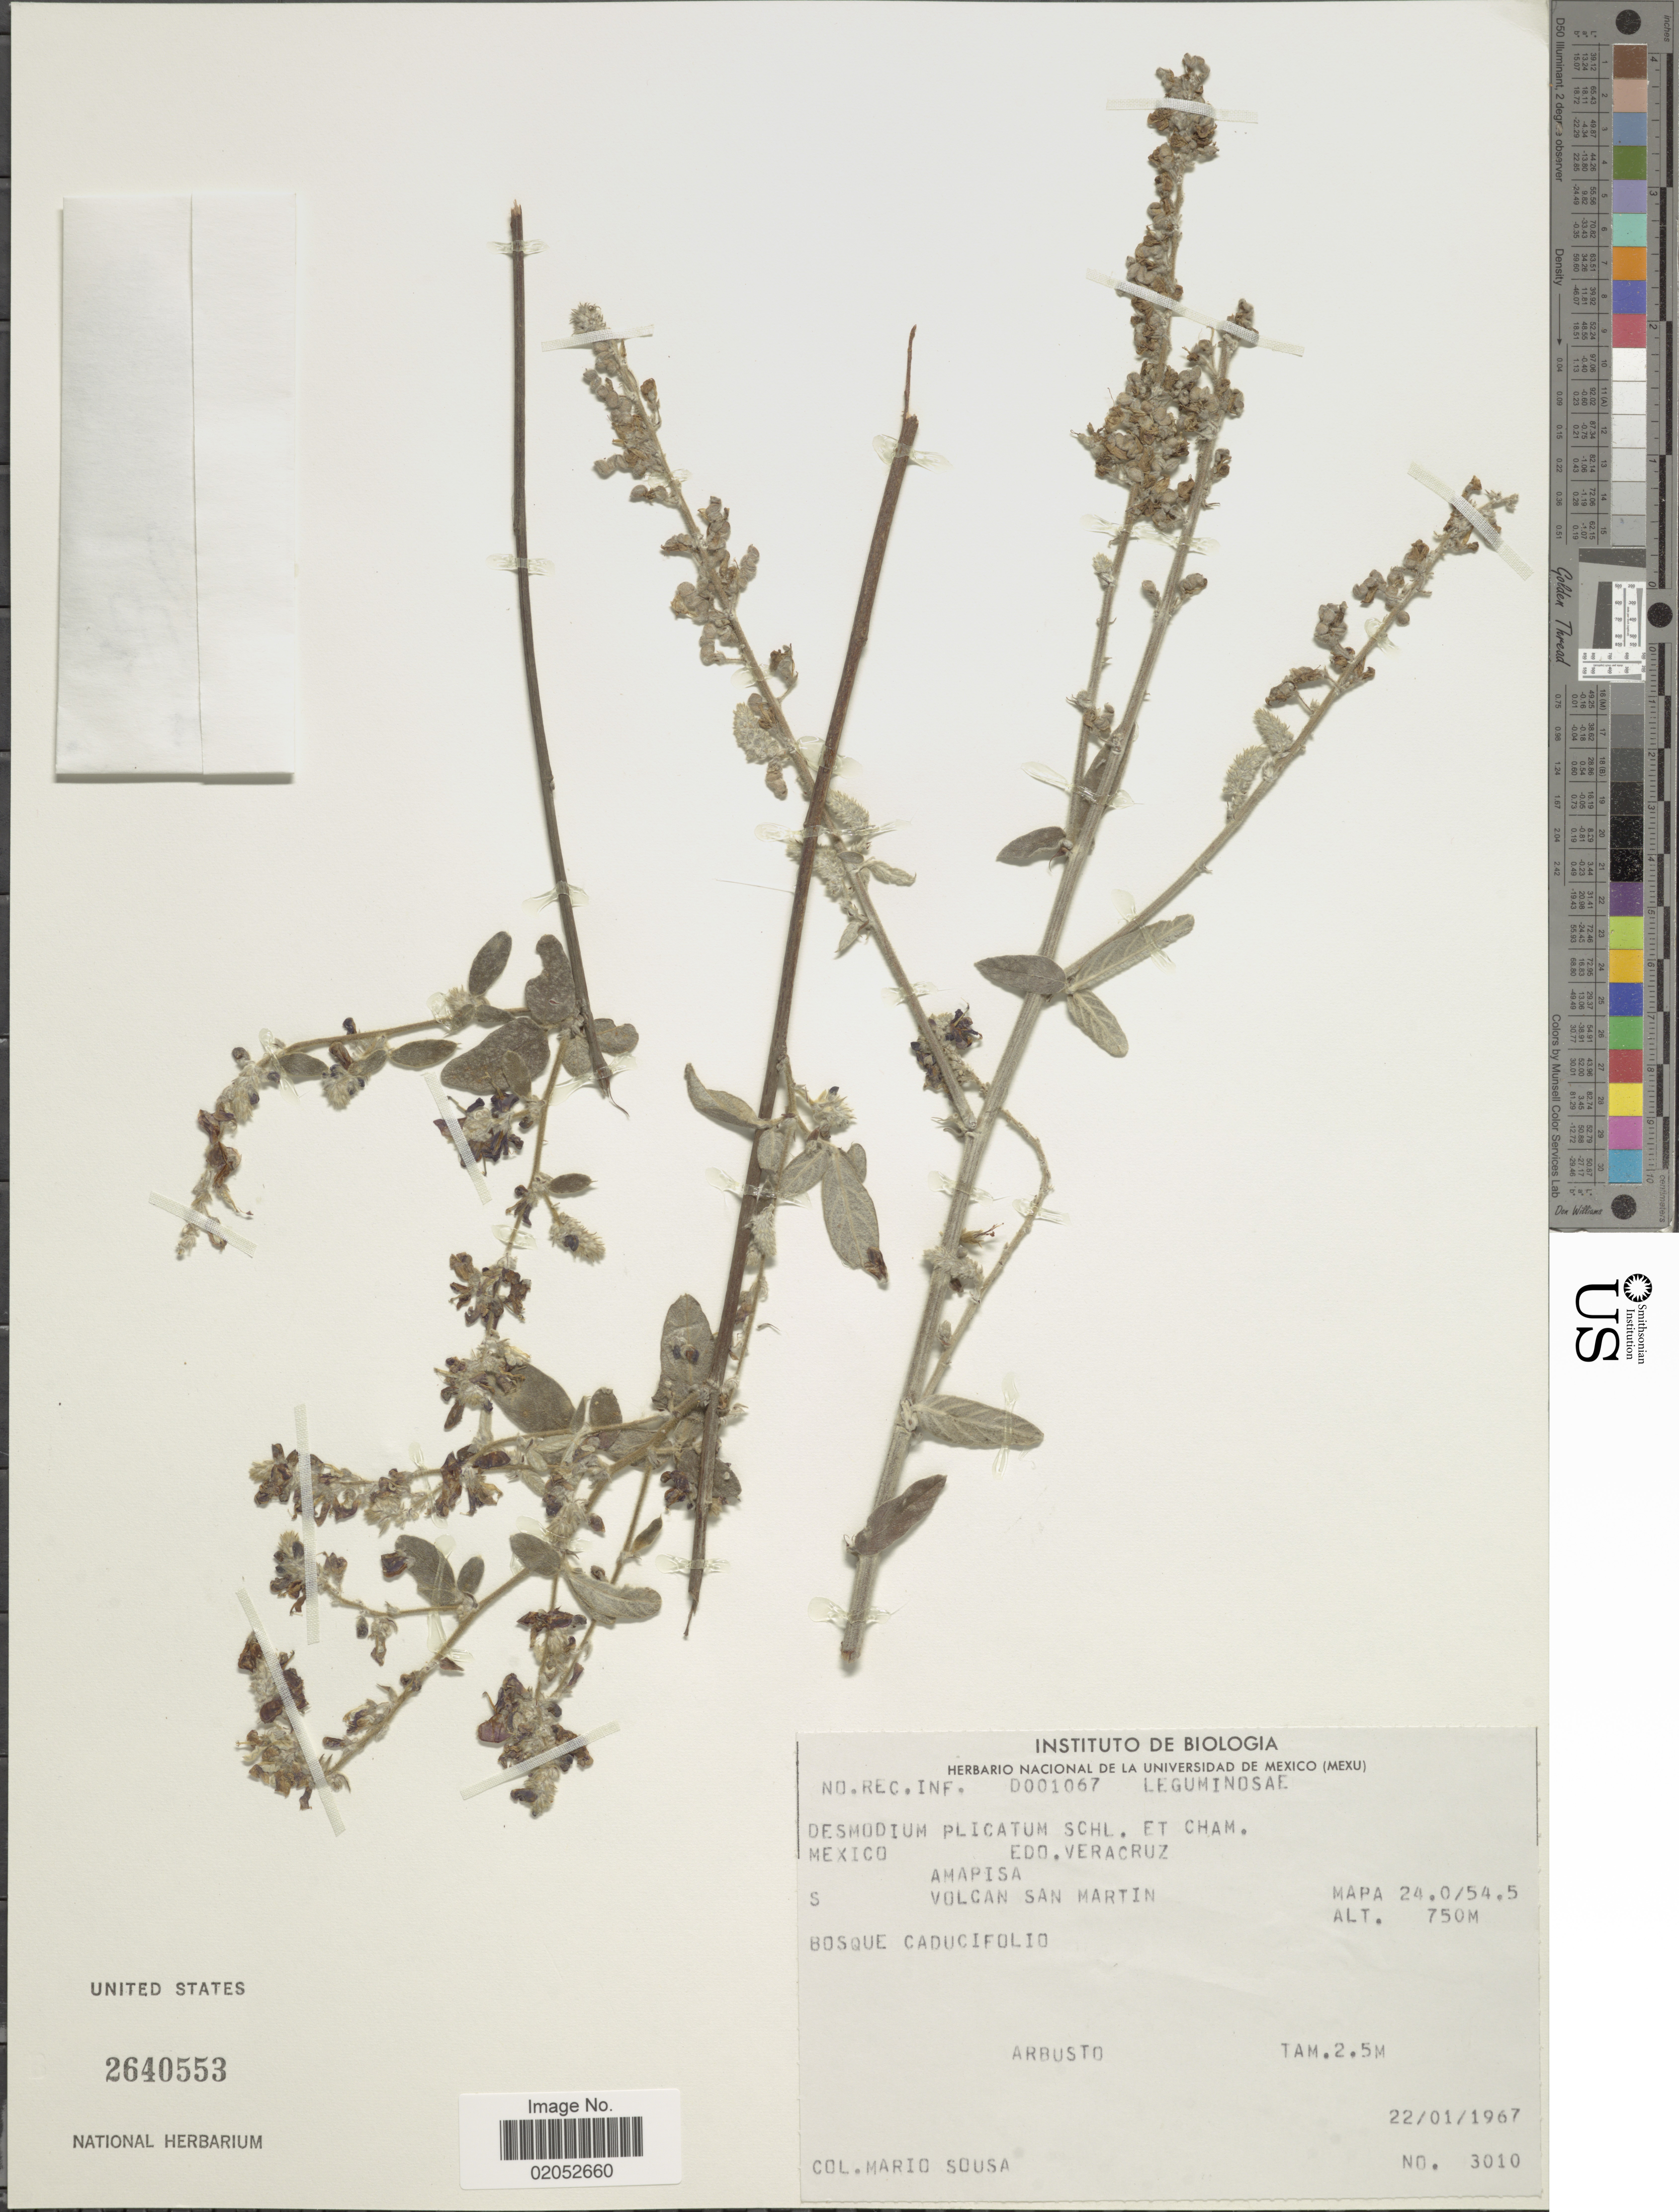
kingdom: Plantae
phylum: Tracheophyta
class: Magnoliopsida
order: Fabales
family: Fabaceae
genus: Desmodium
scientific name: Desmodium plicatum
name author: Schltdl. & Cham.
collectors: M. Sousa S.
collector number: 3010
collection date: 1967-01-22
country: Mexico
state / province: Veracruz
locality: Mexico, Edo. Veracruz, Amapisa, S Volcan San Martin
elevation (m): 750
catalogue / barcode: US 2640553